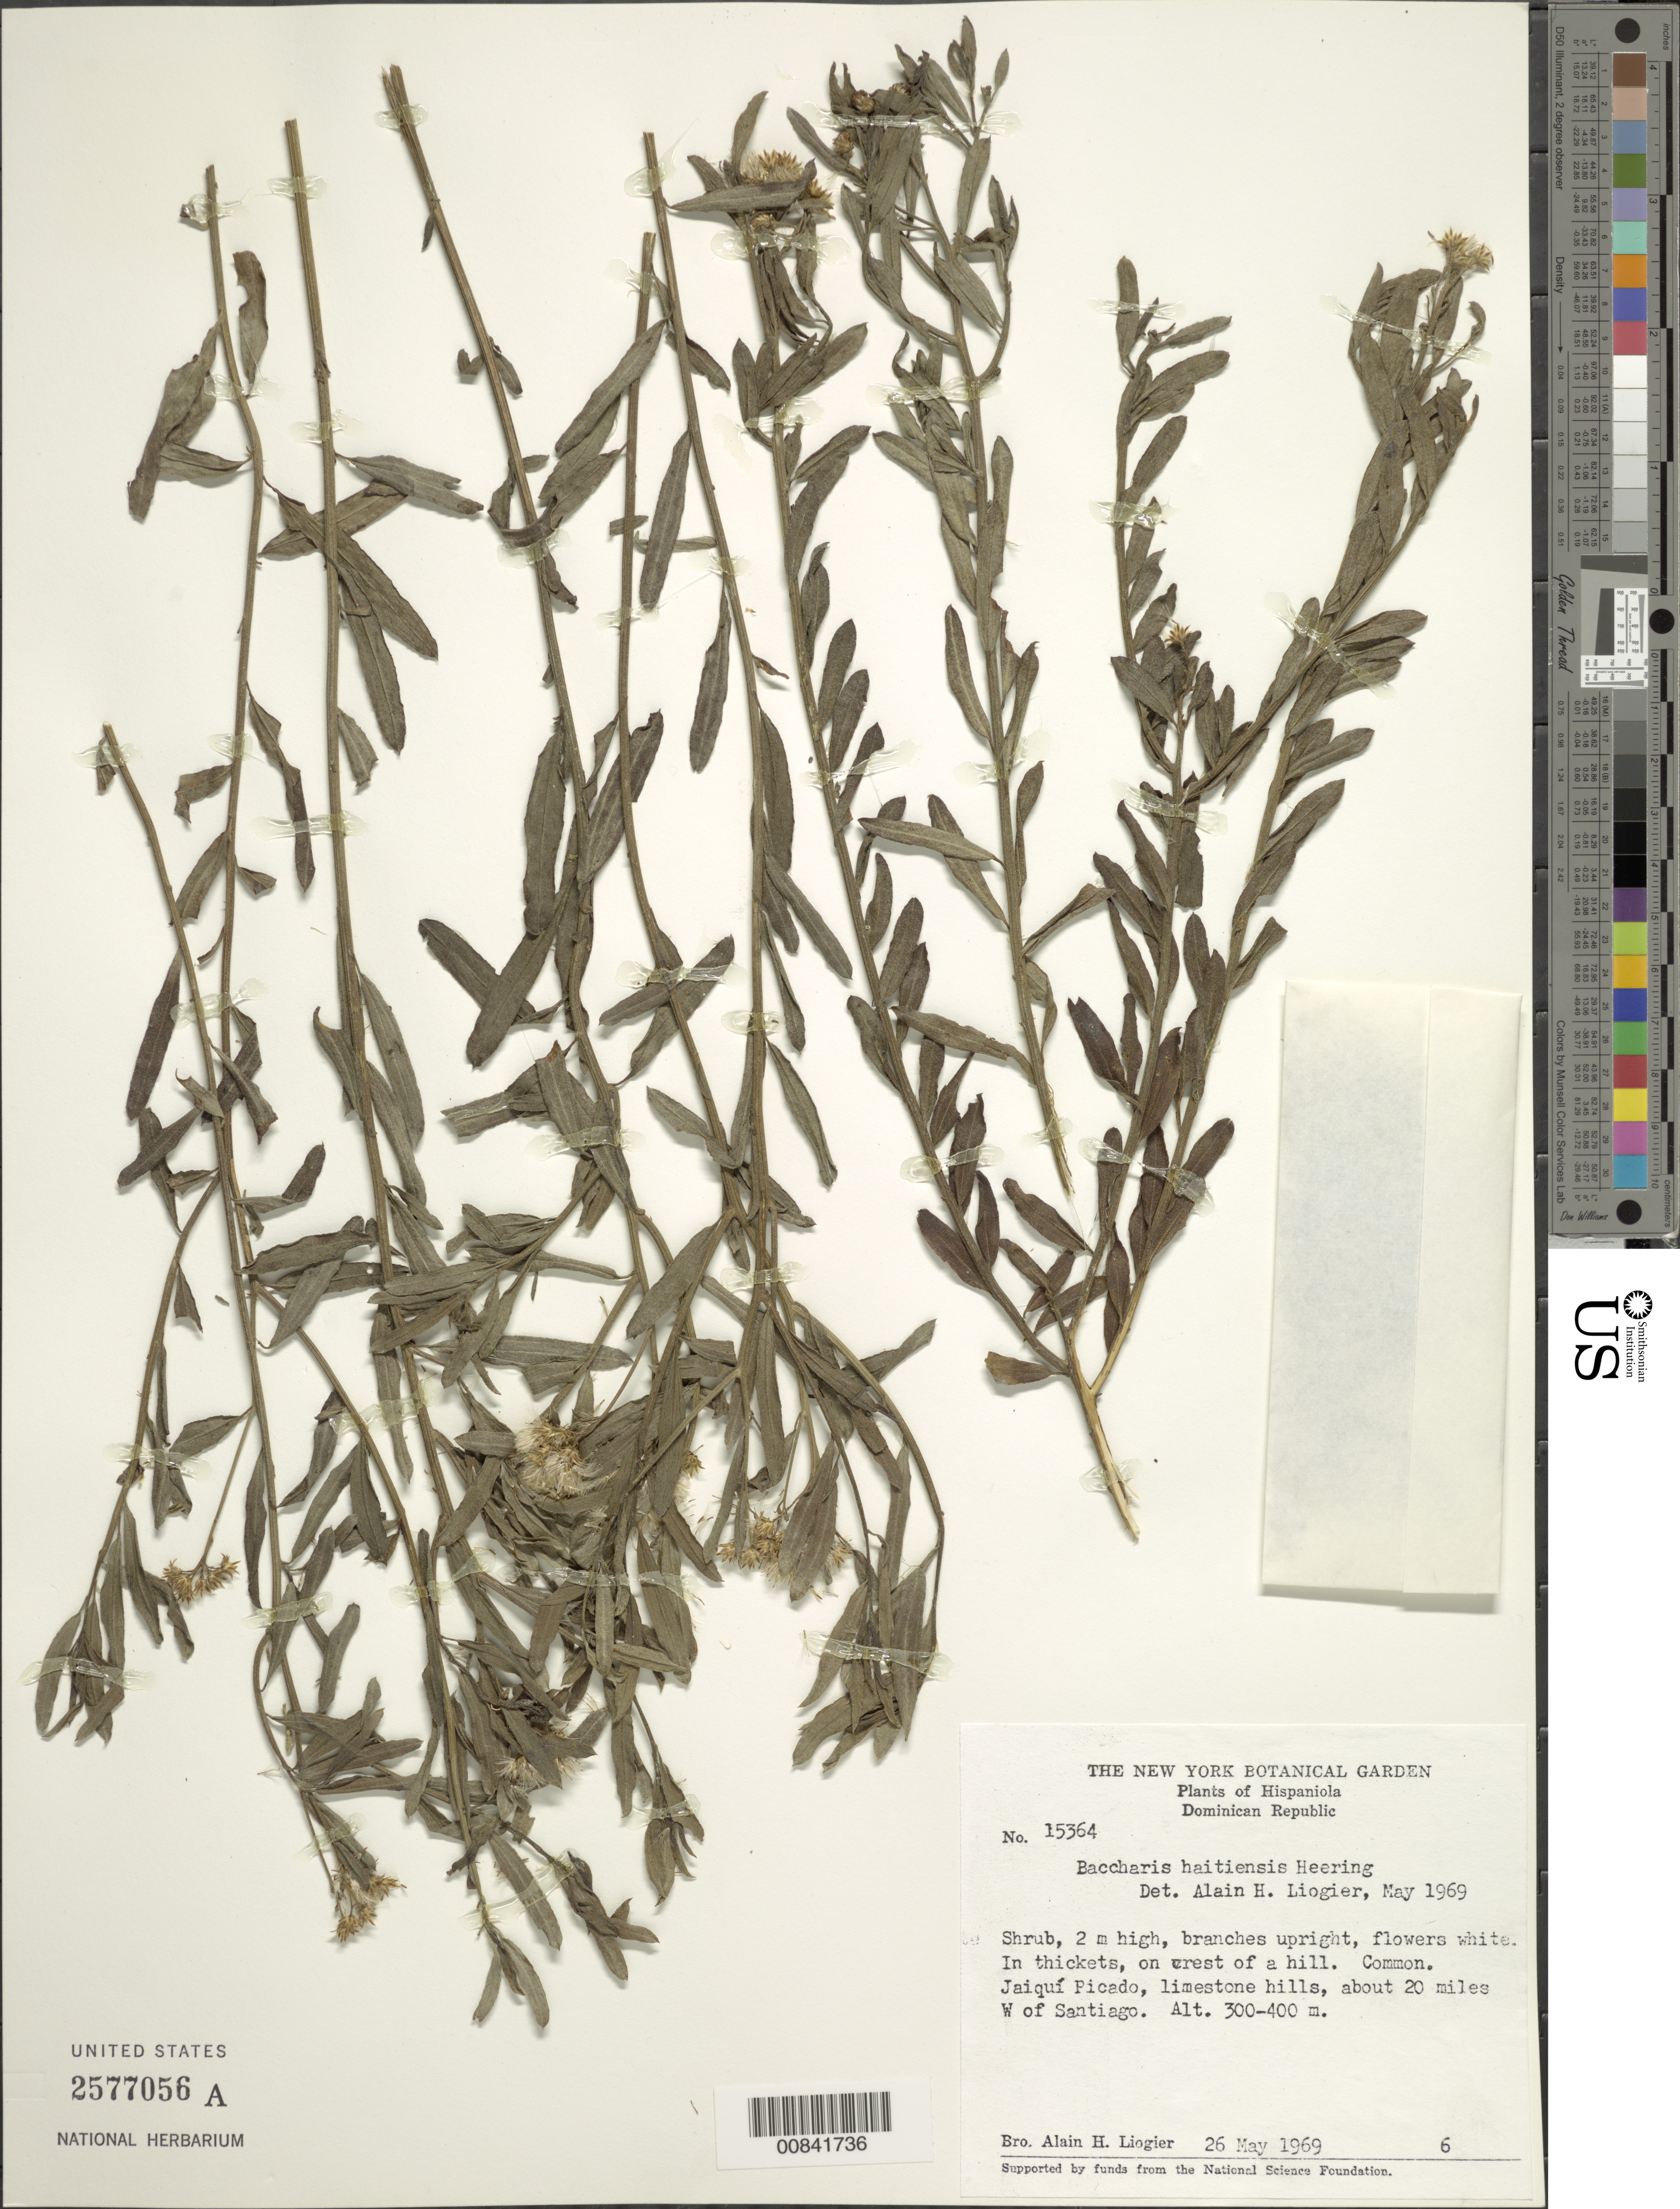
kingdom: Plantae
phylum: Tracheophyta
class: Magnoliopsida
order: Asterales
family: Asteraceae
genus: Baccharis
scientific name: Baccharis haitiensis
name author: Heering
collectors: A. H. Liogier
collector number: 15364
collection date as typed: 26 May 1969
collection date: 1969-05-26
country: Dominican Republic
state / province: Santiago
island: Hispaniola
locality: Jaiquí Picado, about 20 miles W of Santiago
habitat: In thickets on crest of limestone hill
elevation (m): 300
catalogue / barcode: US 2577056